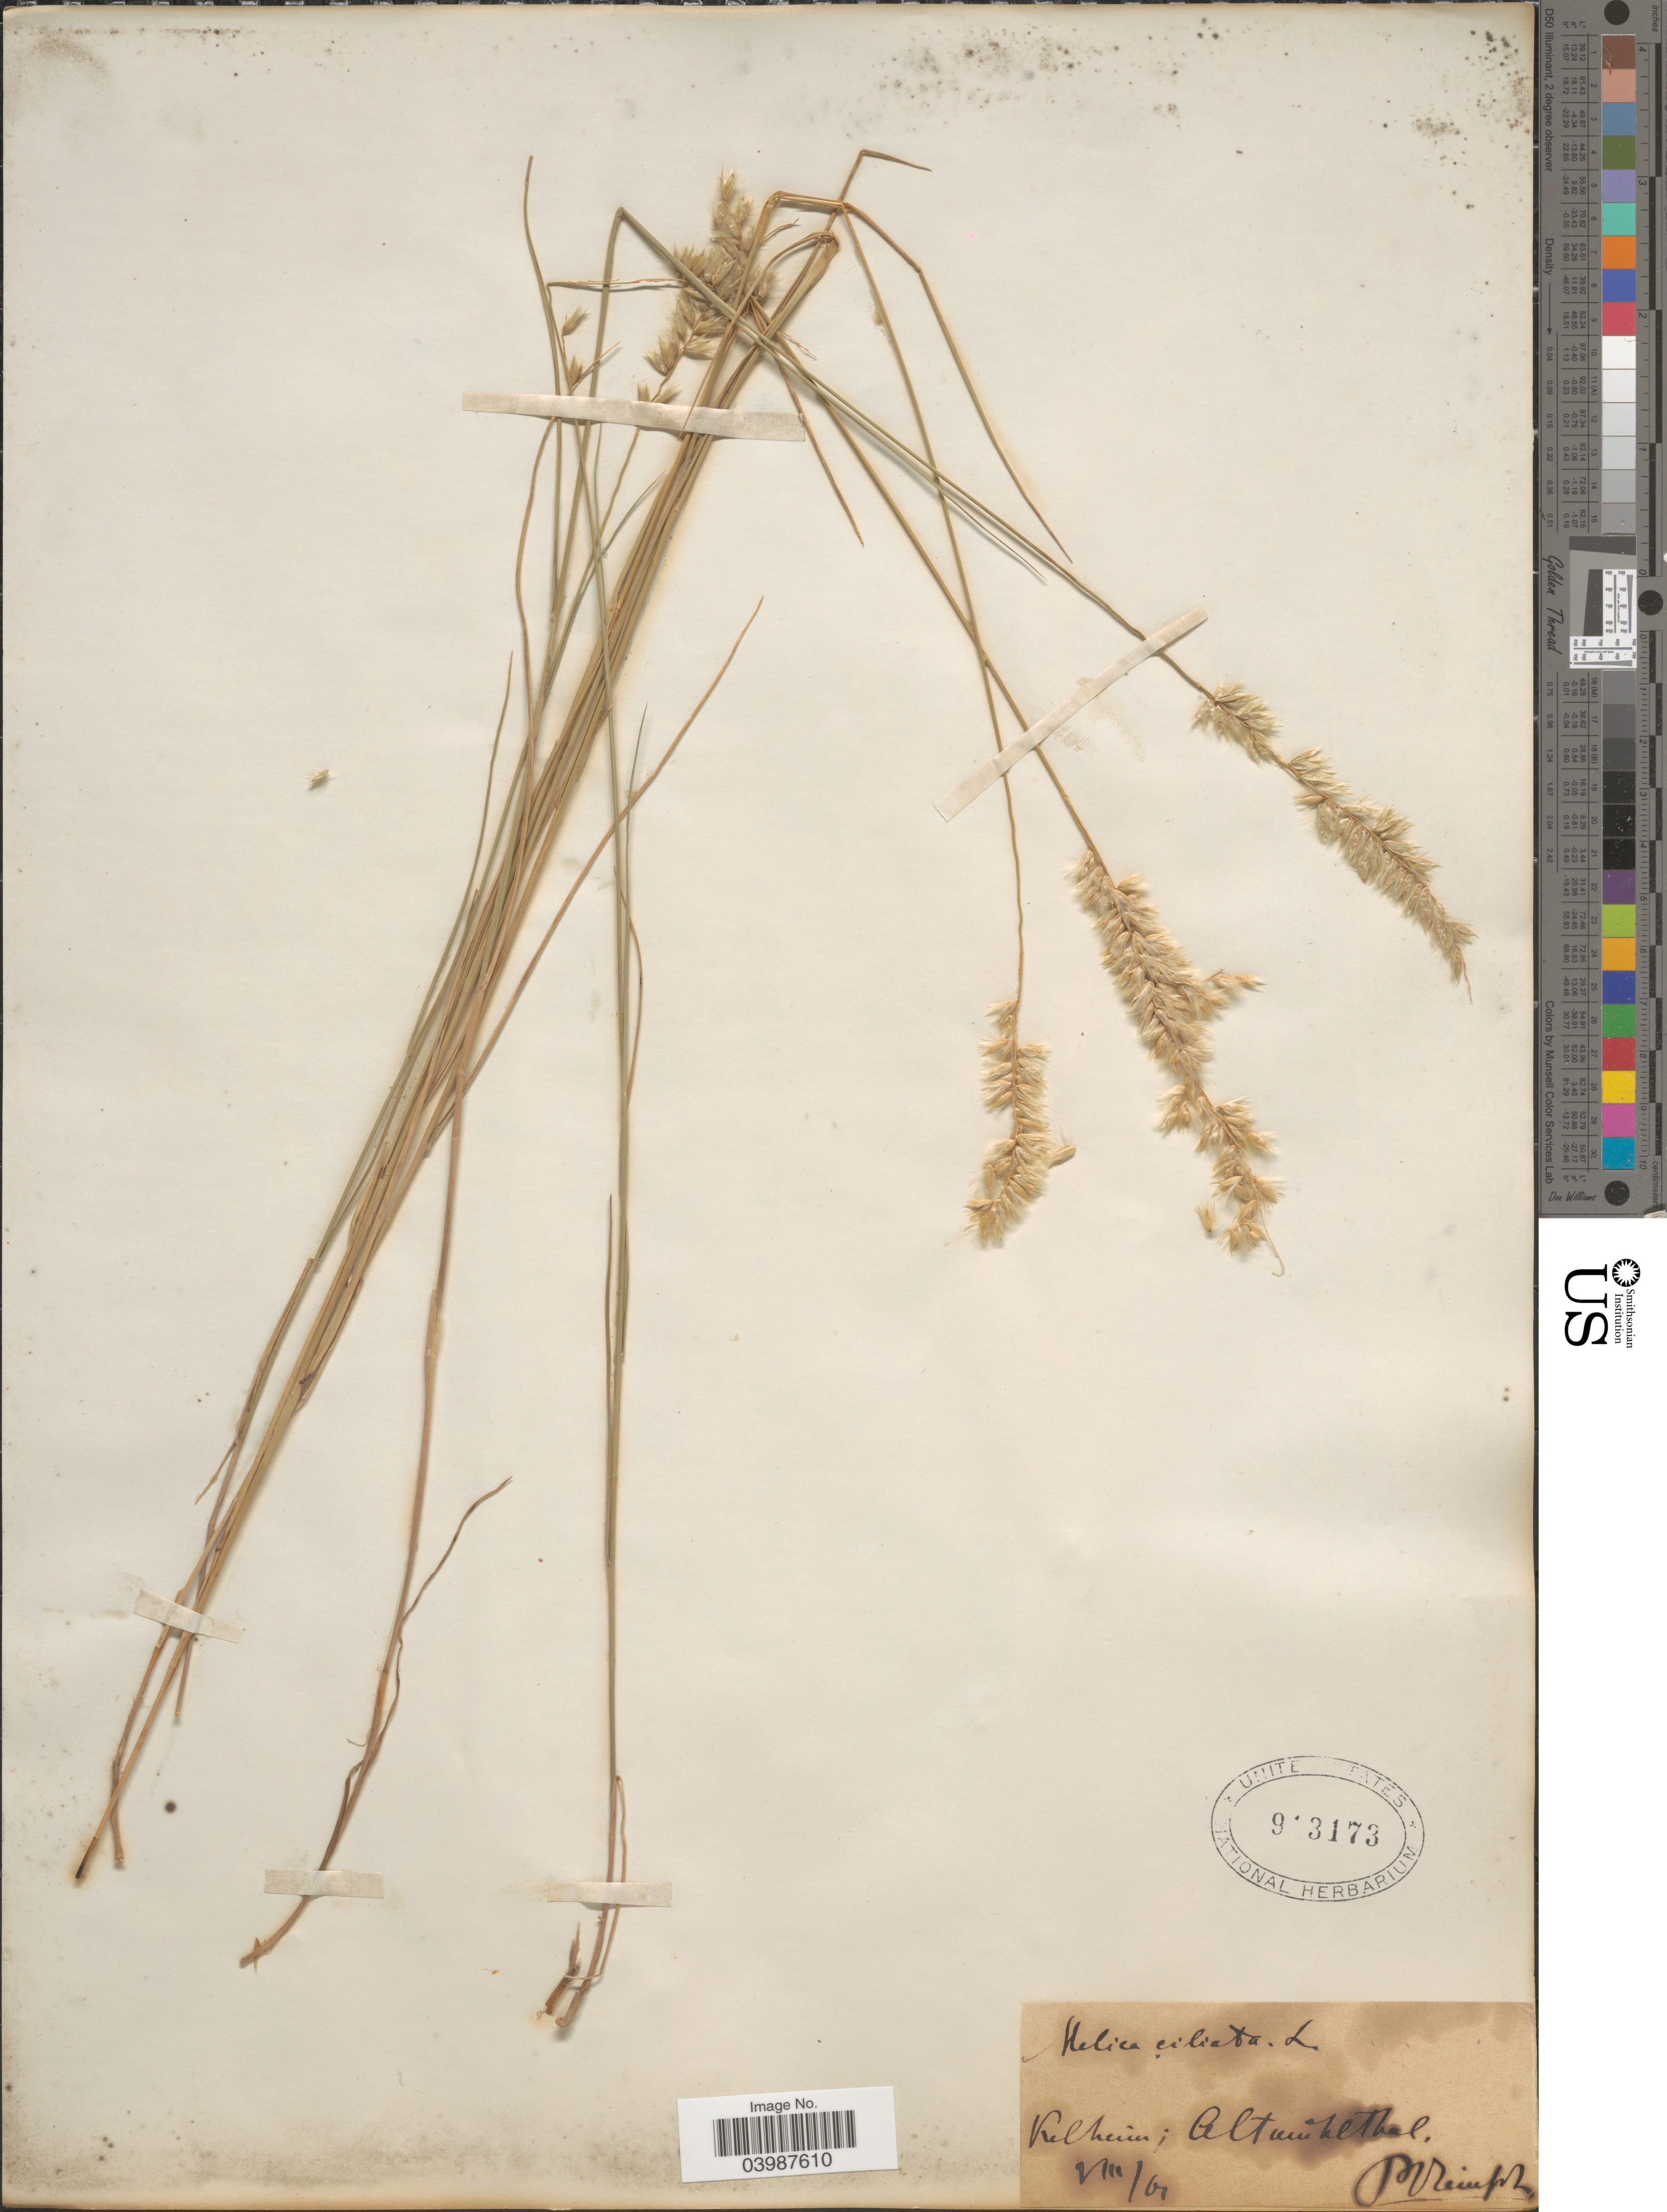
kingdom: Plantae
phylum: Tracheophyta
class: Liliopsida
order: Poales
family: Poaceae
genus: Melica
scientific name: Melica ciliata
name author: L.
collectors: M. Reinph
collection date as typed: Transcribed d/m/y: /8/61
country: Germany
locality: Kelheim; Altmuhlthal.